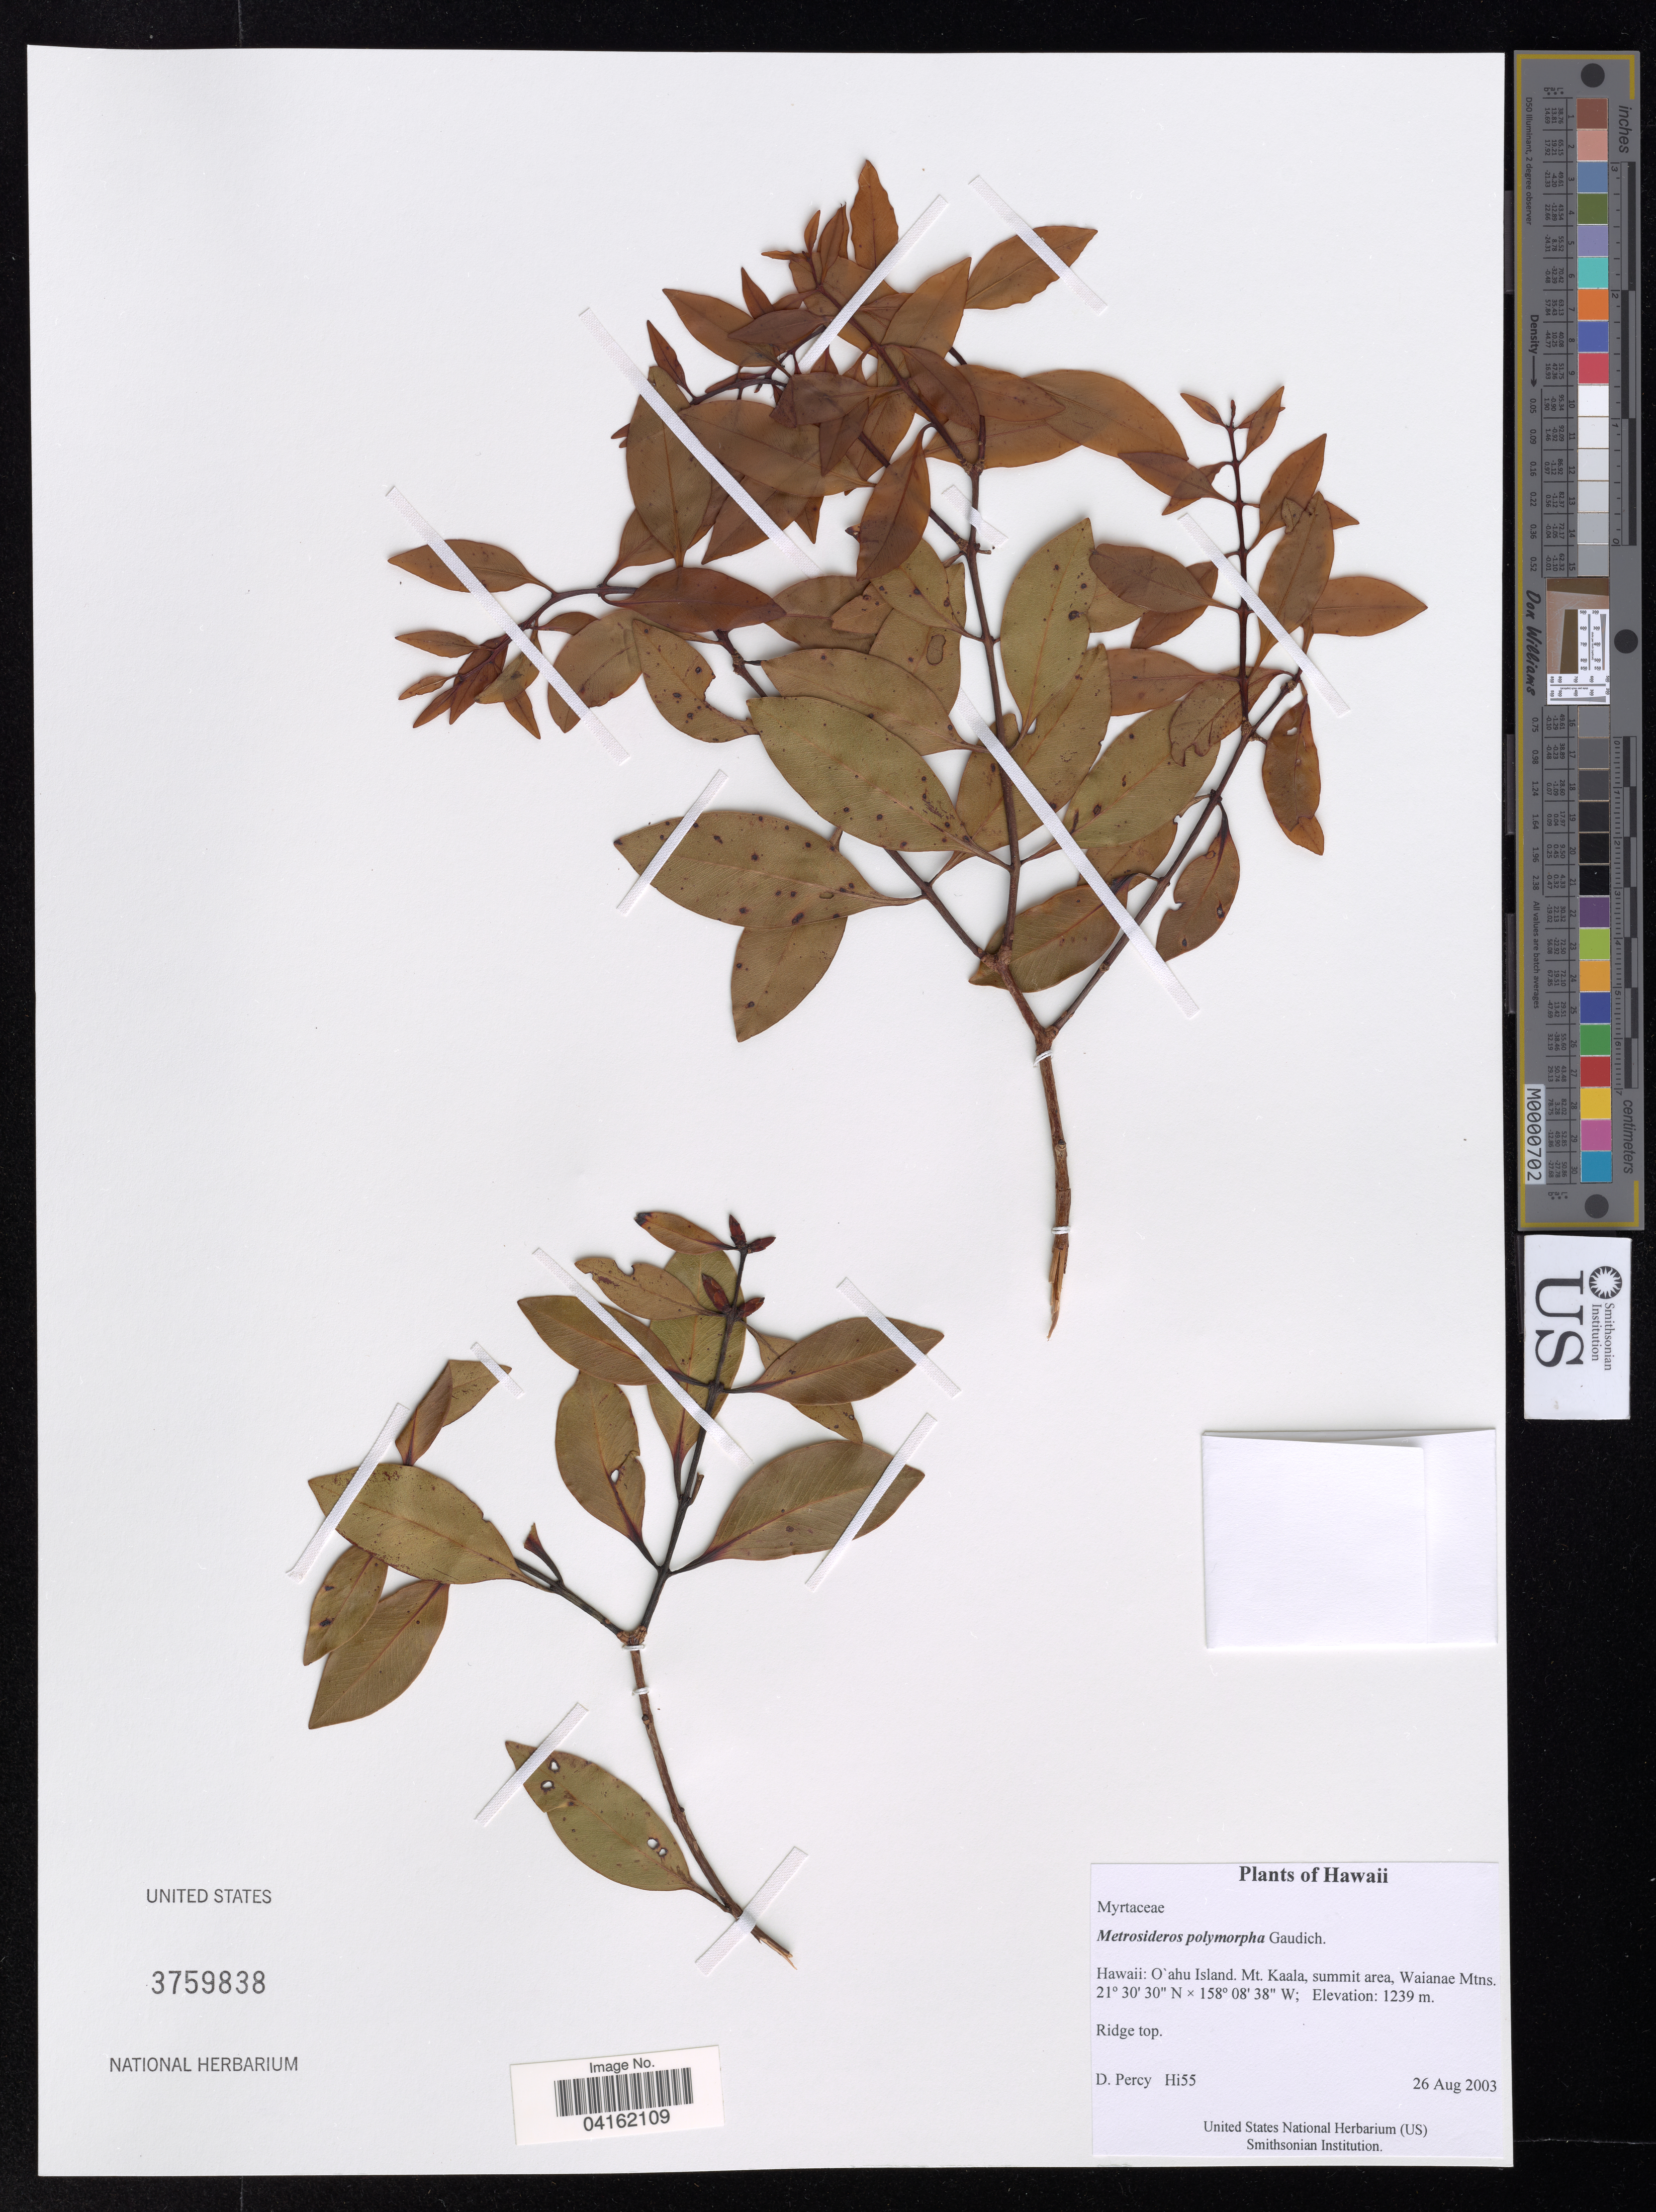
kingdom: Plantae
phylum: Tracheophyta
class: Magnoliopsida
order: Myrtales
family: Myrtaceae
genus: Metrosideros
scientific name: Metrosideros polymorpha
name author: Gaudich.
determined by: Percy, D. M.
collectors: D. Percy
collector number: Hi55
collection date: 2003-08-26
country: United States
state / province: Hawaii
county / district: Honolulu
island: Oahu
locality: Mt. Kaala, summit area, Waianae Mtns.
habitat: Ridge top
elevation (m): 1239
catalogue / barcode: US 3759838